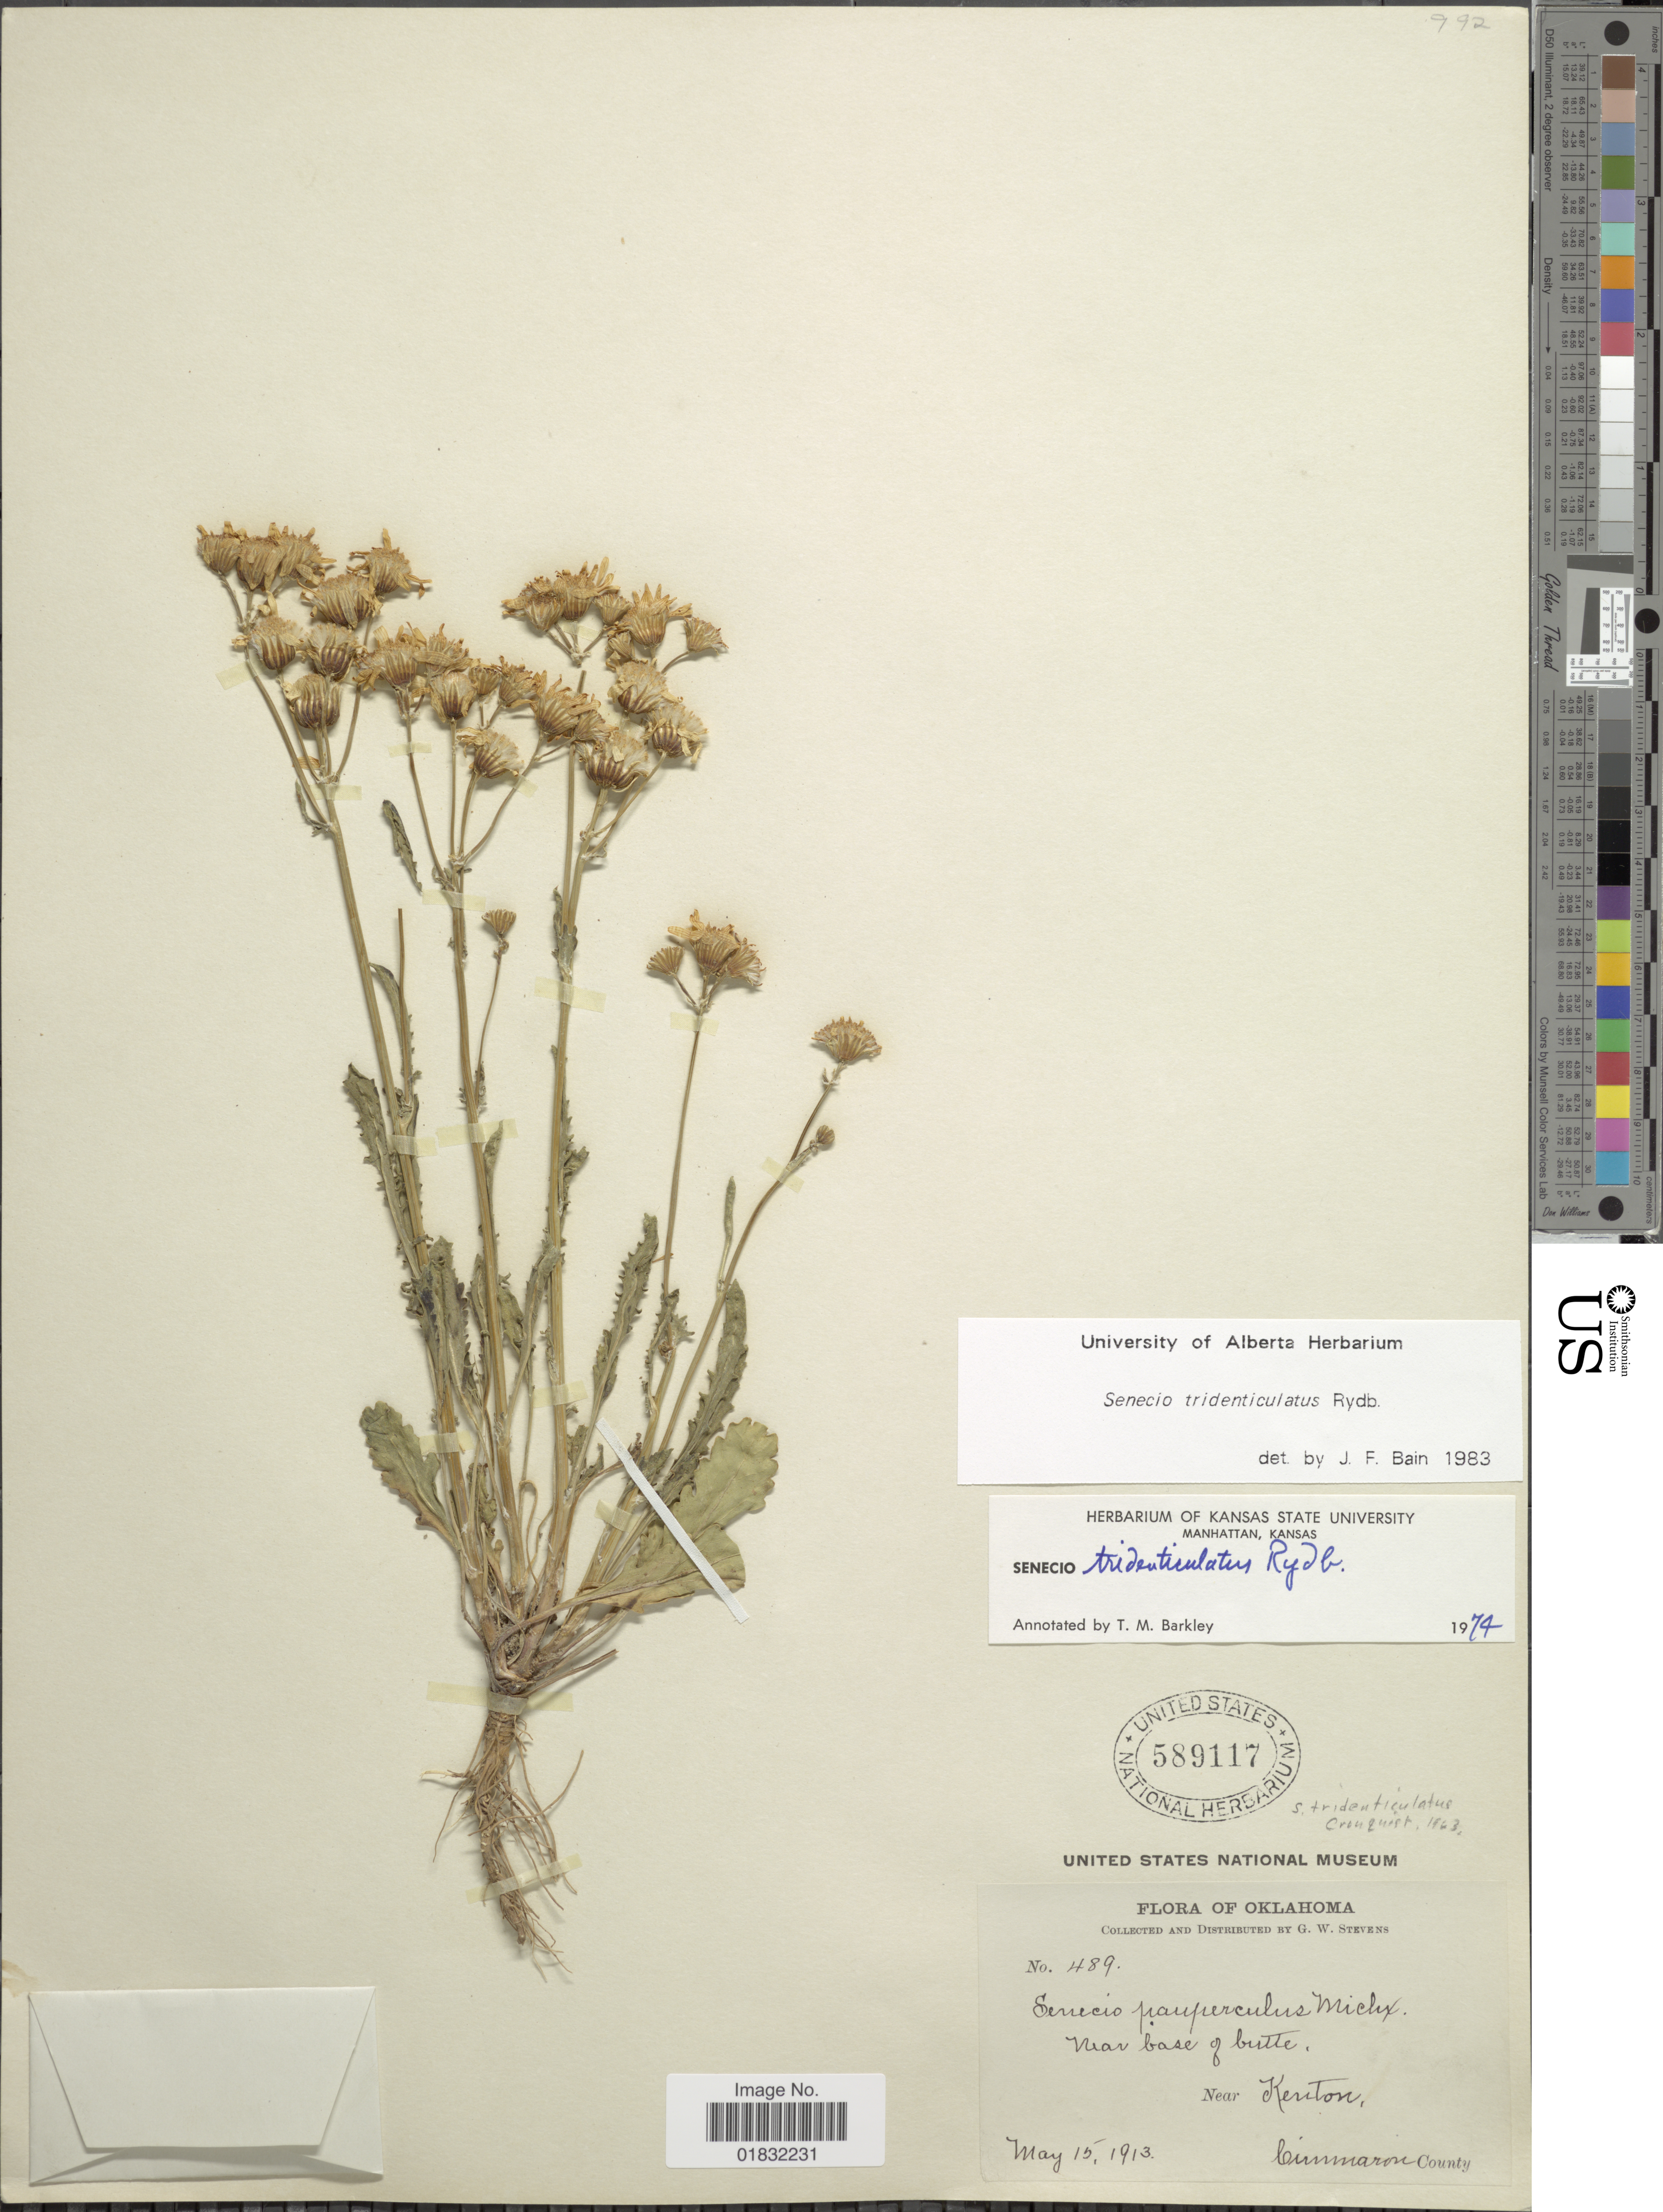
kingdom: Plantae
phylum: Tracheophyta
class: Magnoliopsida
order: Asterales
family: Asteraceae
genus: Packera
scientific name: Packera tridenticulata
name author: (Rydb.) W.A. Weber & Á. Löve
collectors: G. W. Stevens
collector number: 489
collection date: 1913-05-15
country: United States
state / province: Oklahoma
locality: Near base of butte, Near Kenton, Cirmaron County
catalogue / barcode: US 589117